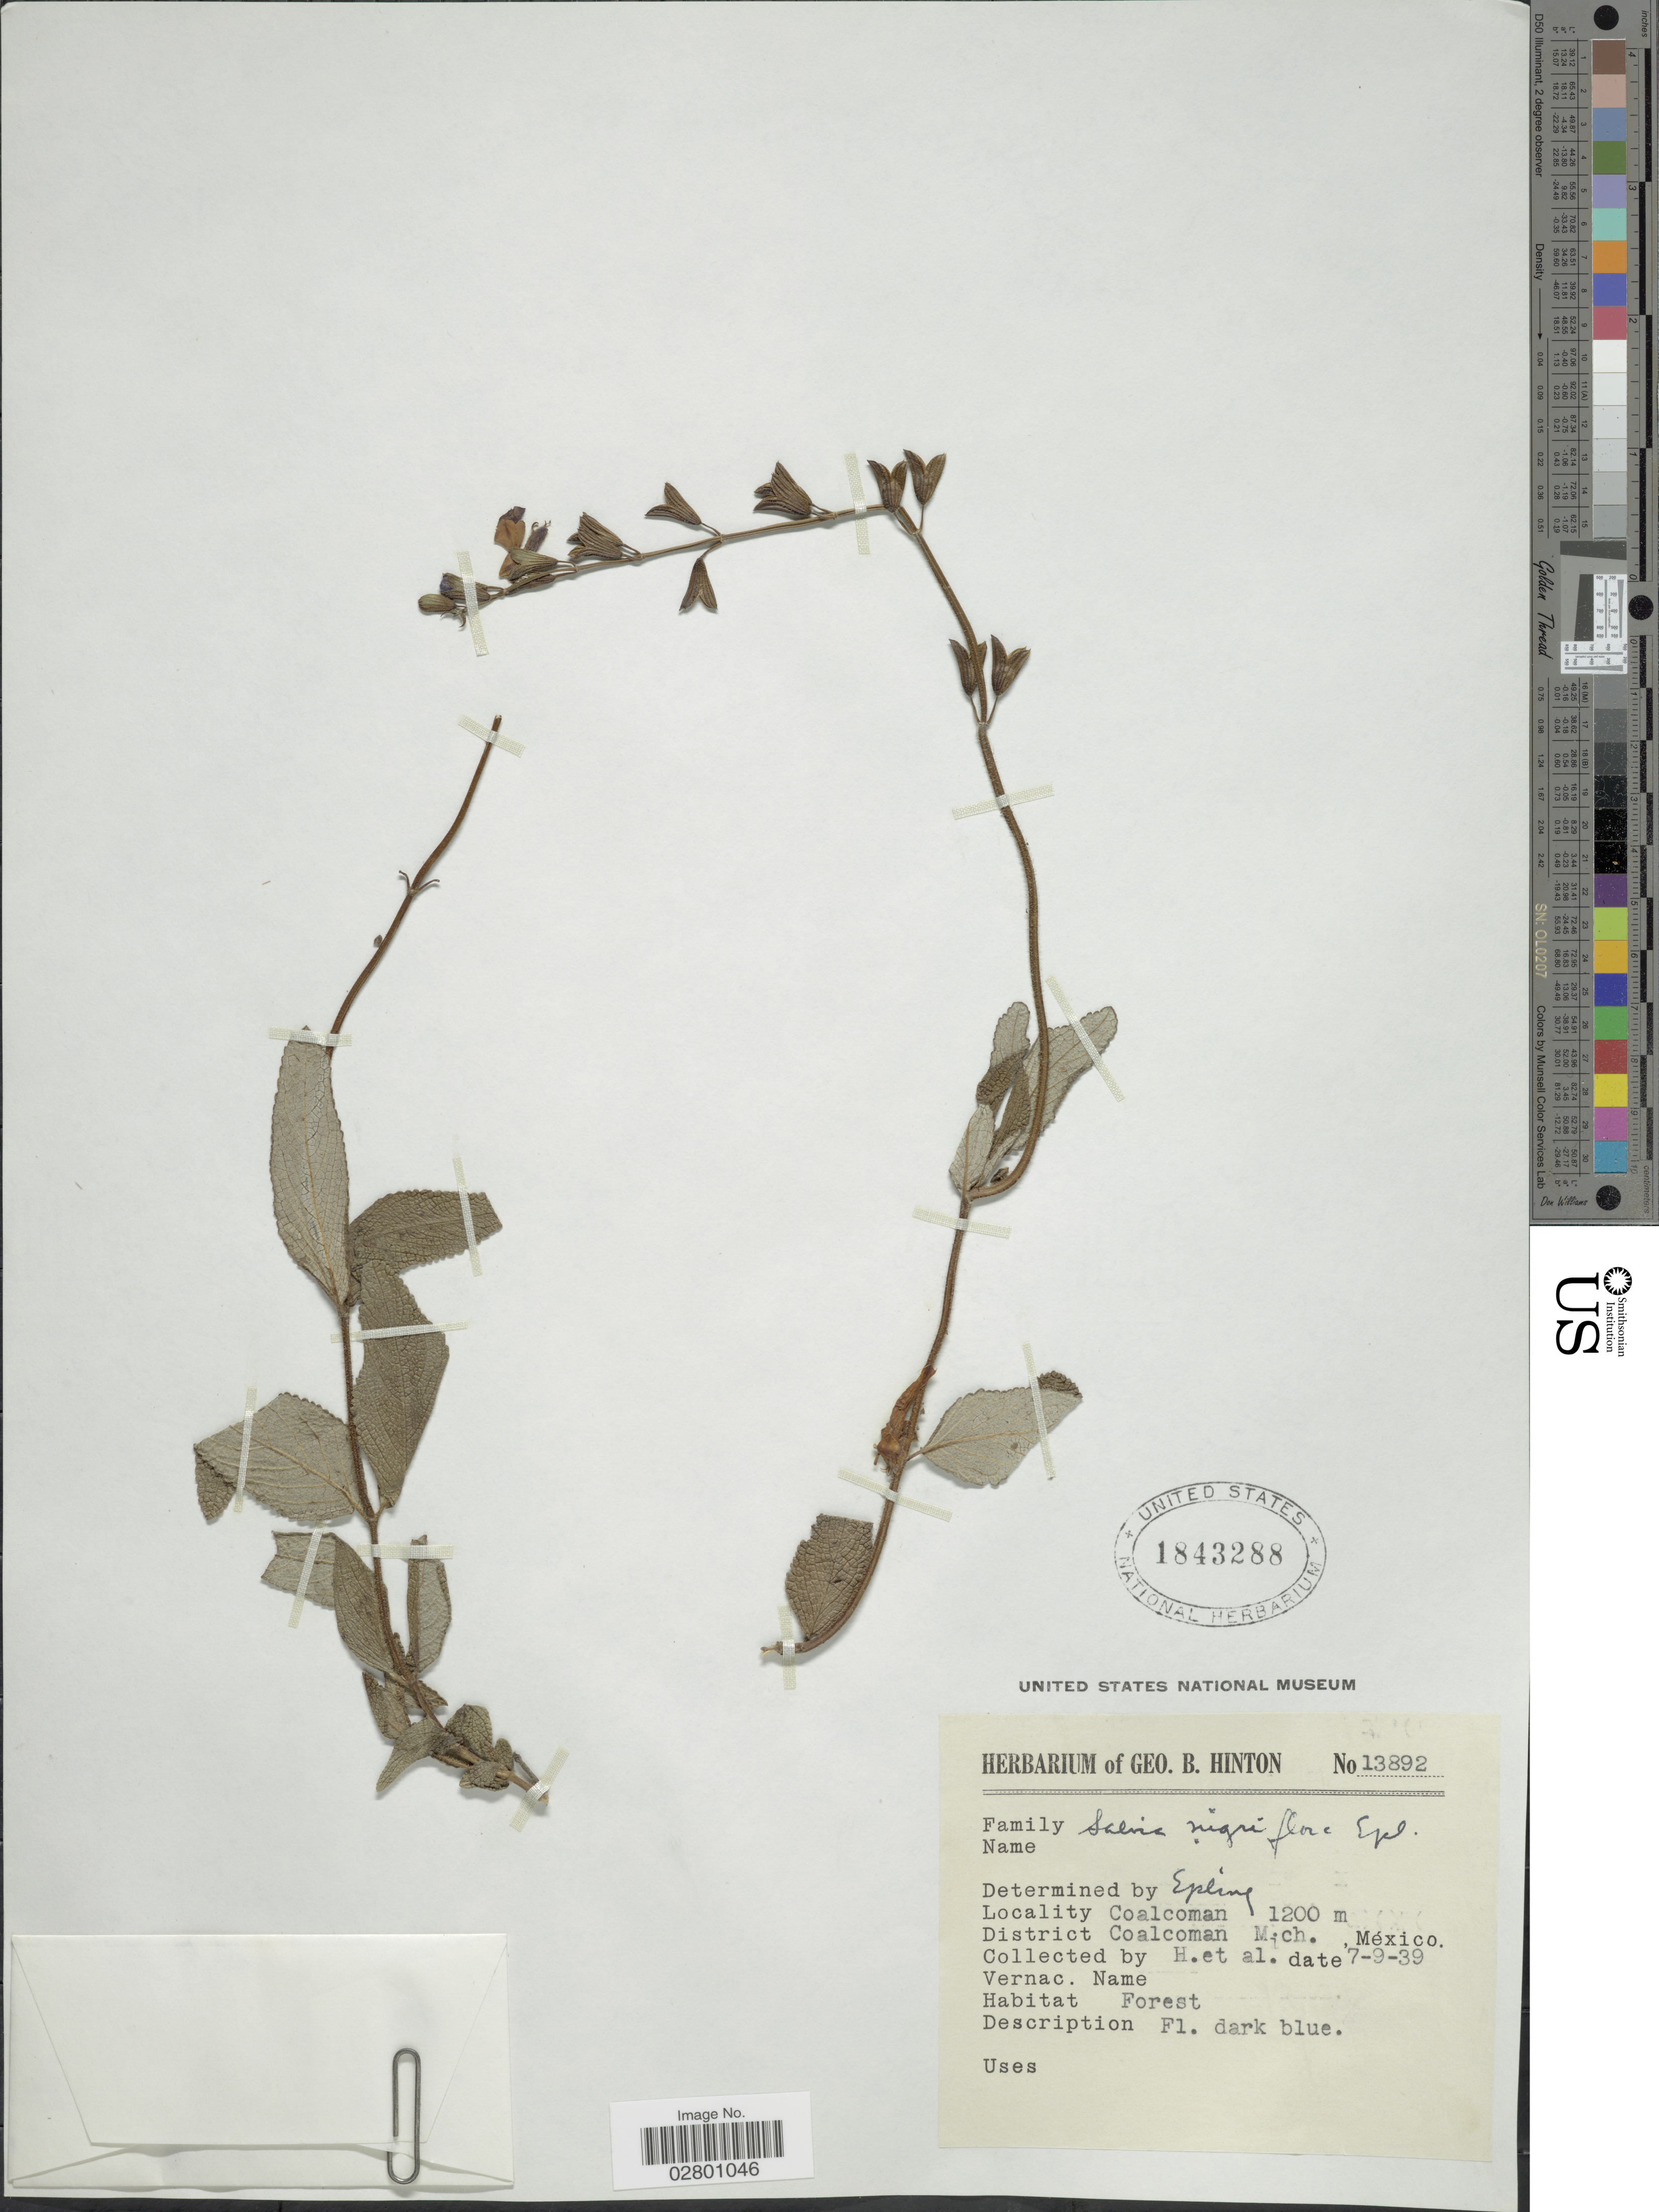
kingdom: Plantae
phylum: Tracheophyta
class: Magnoliopsida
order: Lamiales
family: Lamiaceae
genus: Salvia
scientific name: Salvia dichlamys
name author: Epling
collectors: G. B. Hinton & et al.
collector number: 13892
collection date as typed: Transcribed d/m/y: 7/9/39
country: Mexico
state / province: Michoacán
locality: Coalcoman, District Coalcoman Mich.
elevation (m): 1200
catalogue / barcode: US 1843288